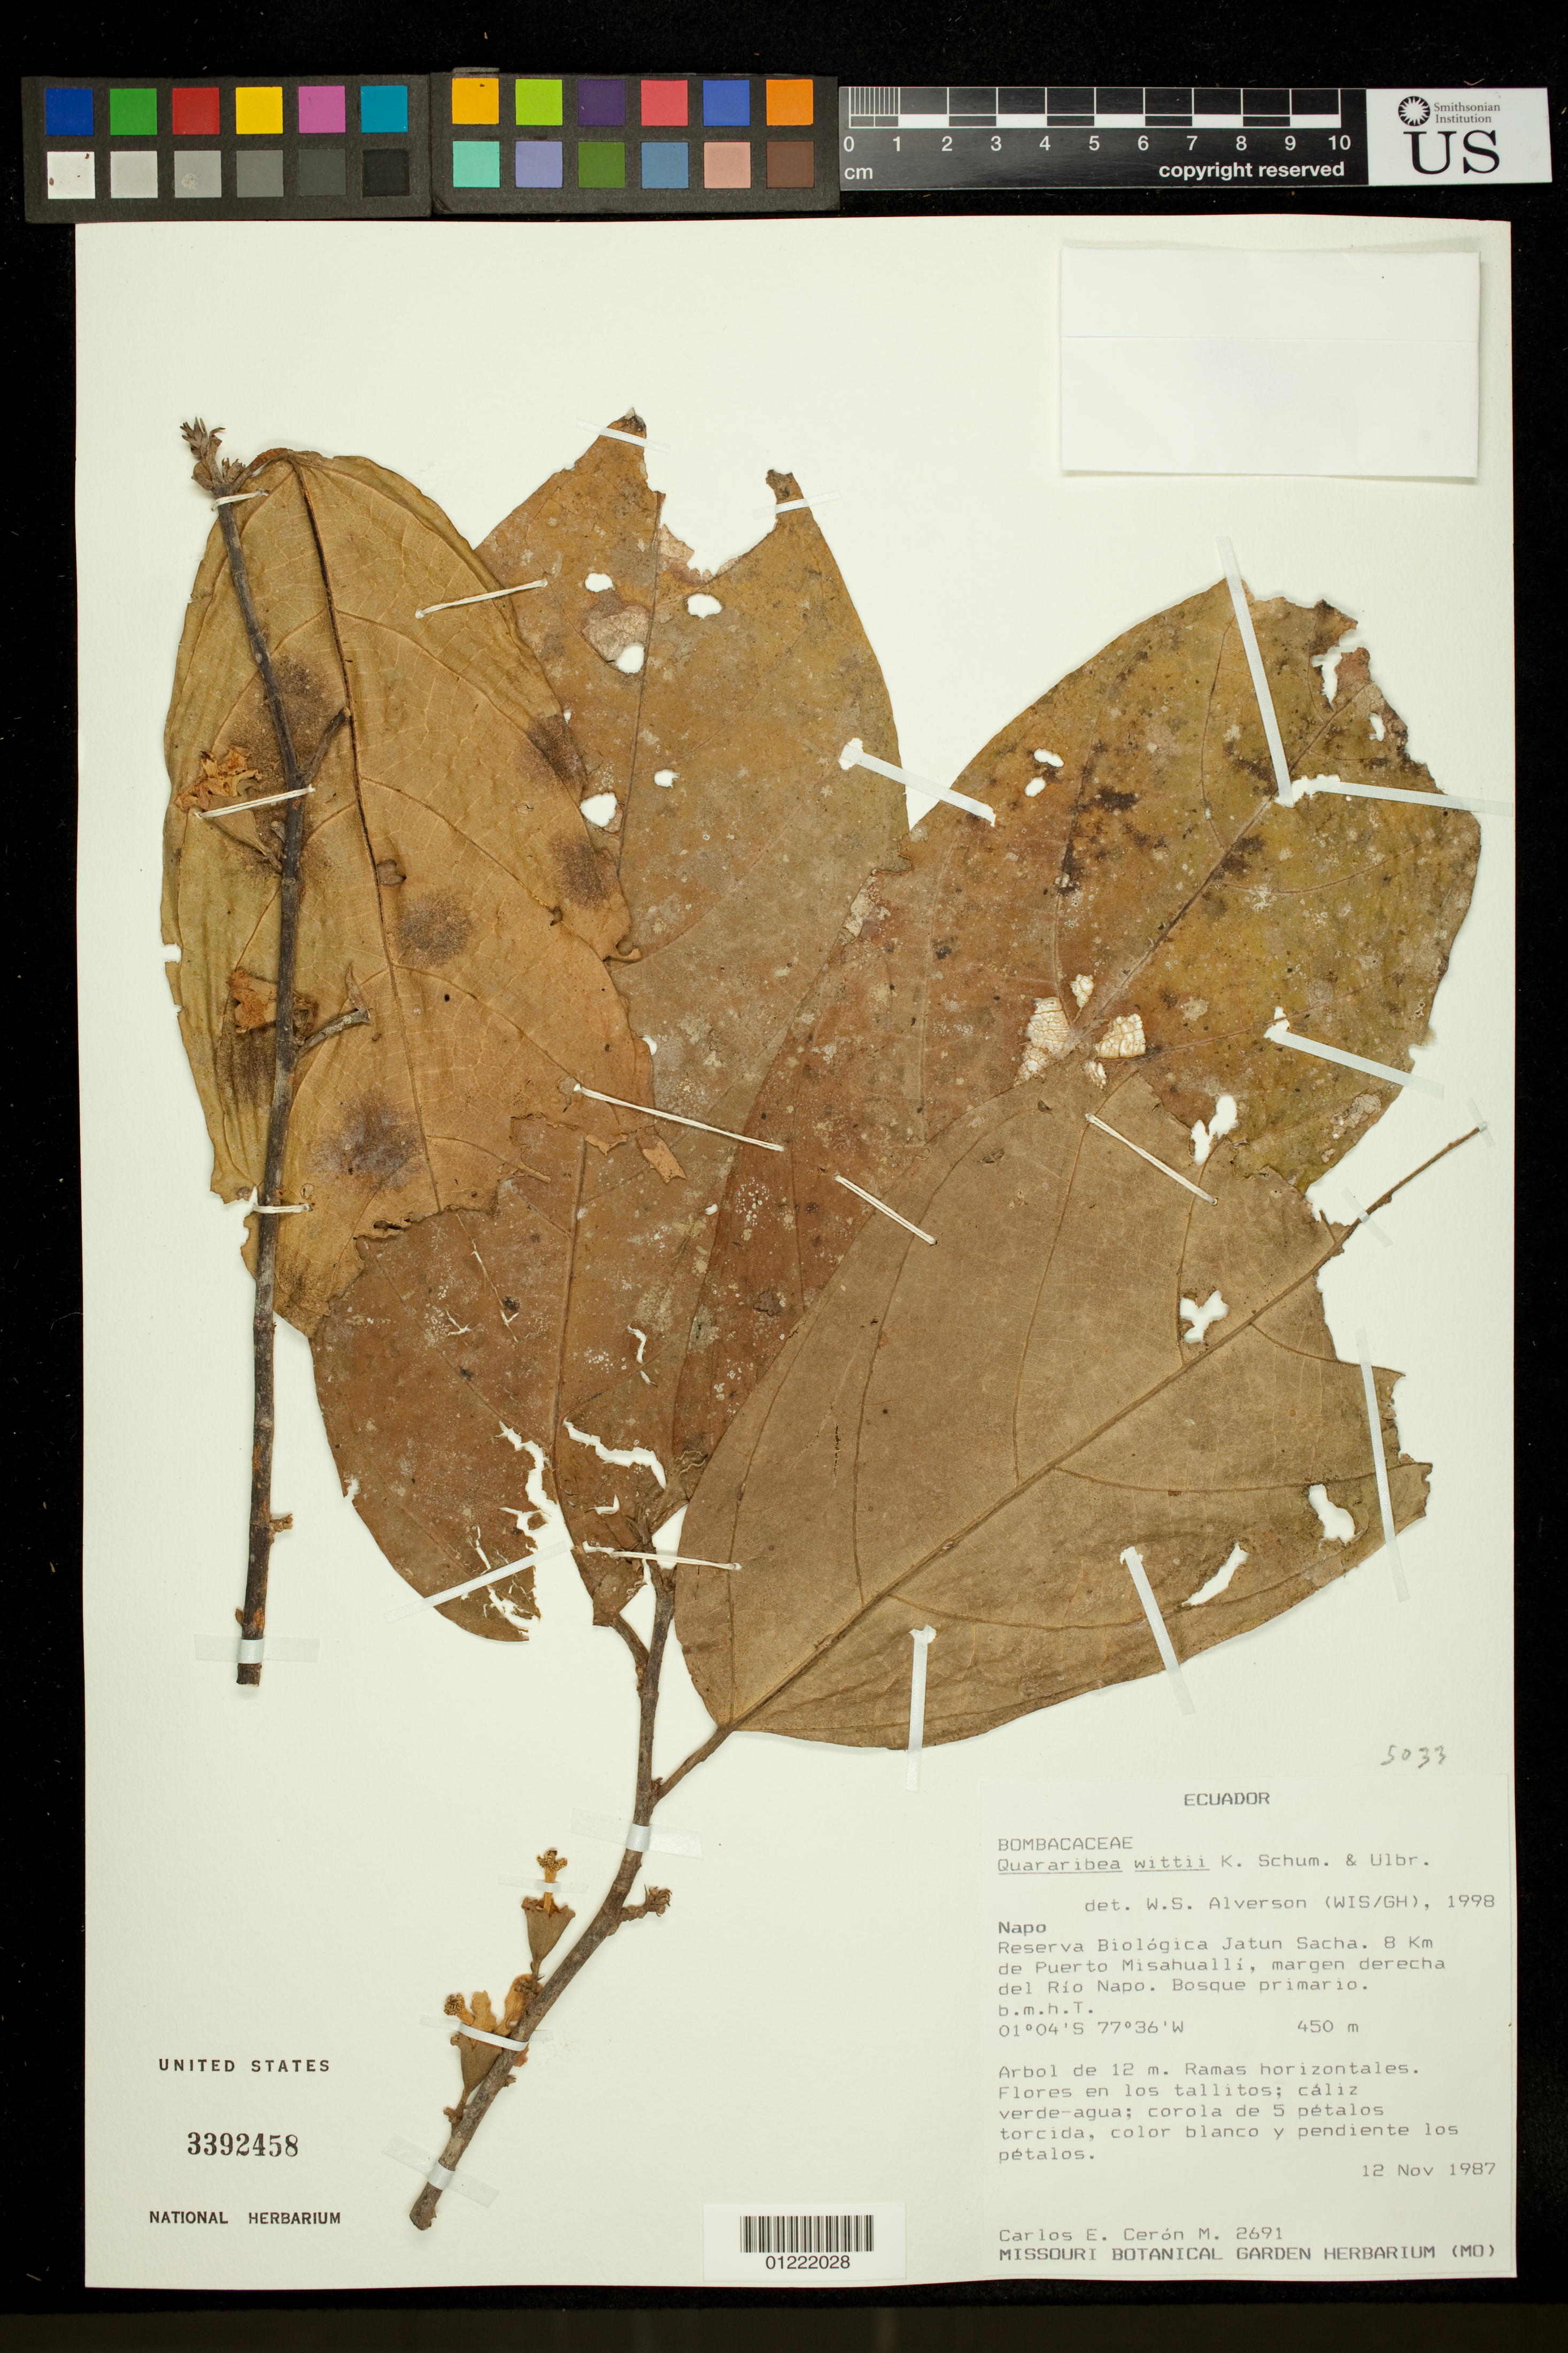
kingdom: Plantae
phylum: Tracheophyta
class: Magnoliopsida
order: Malvales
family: Malvaceae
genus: Quararibea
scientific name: Quararibea wittii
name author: K. Schum. & Ulbr.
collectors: C. E. Cerón M.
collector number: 2691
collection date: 1987-11-12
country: Ecuador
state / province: Napo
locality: Reserva Biologica Jatun Sacha. 8 Km de Puerto Misahualli, margen derecha del Rio Napo.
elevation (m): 450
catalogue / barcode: US 3392458